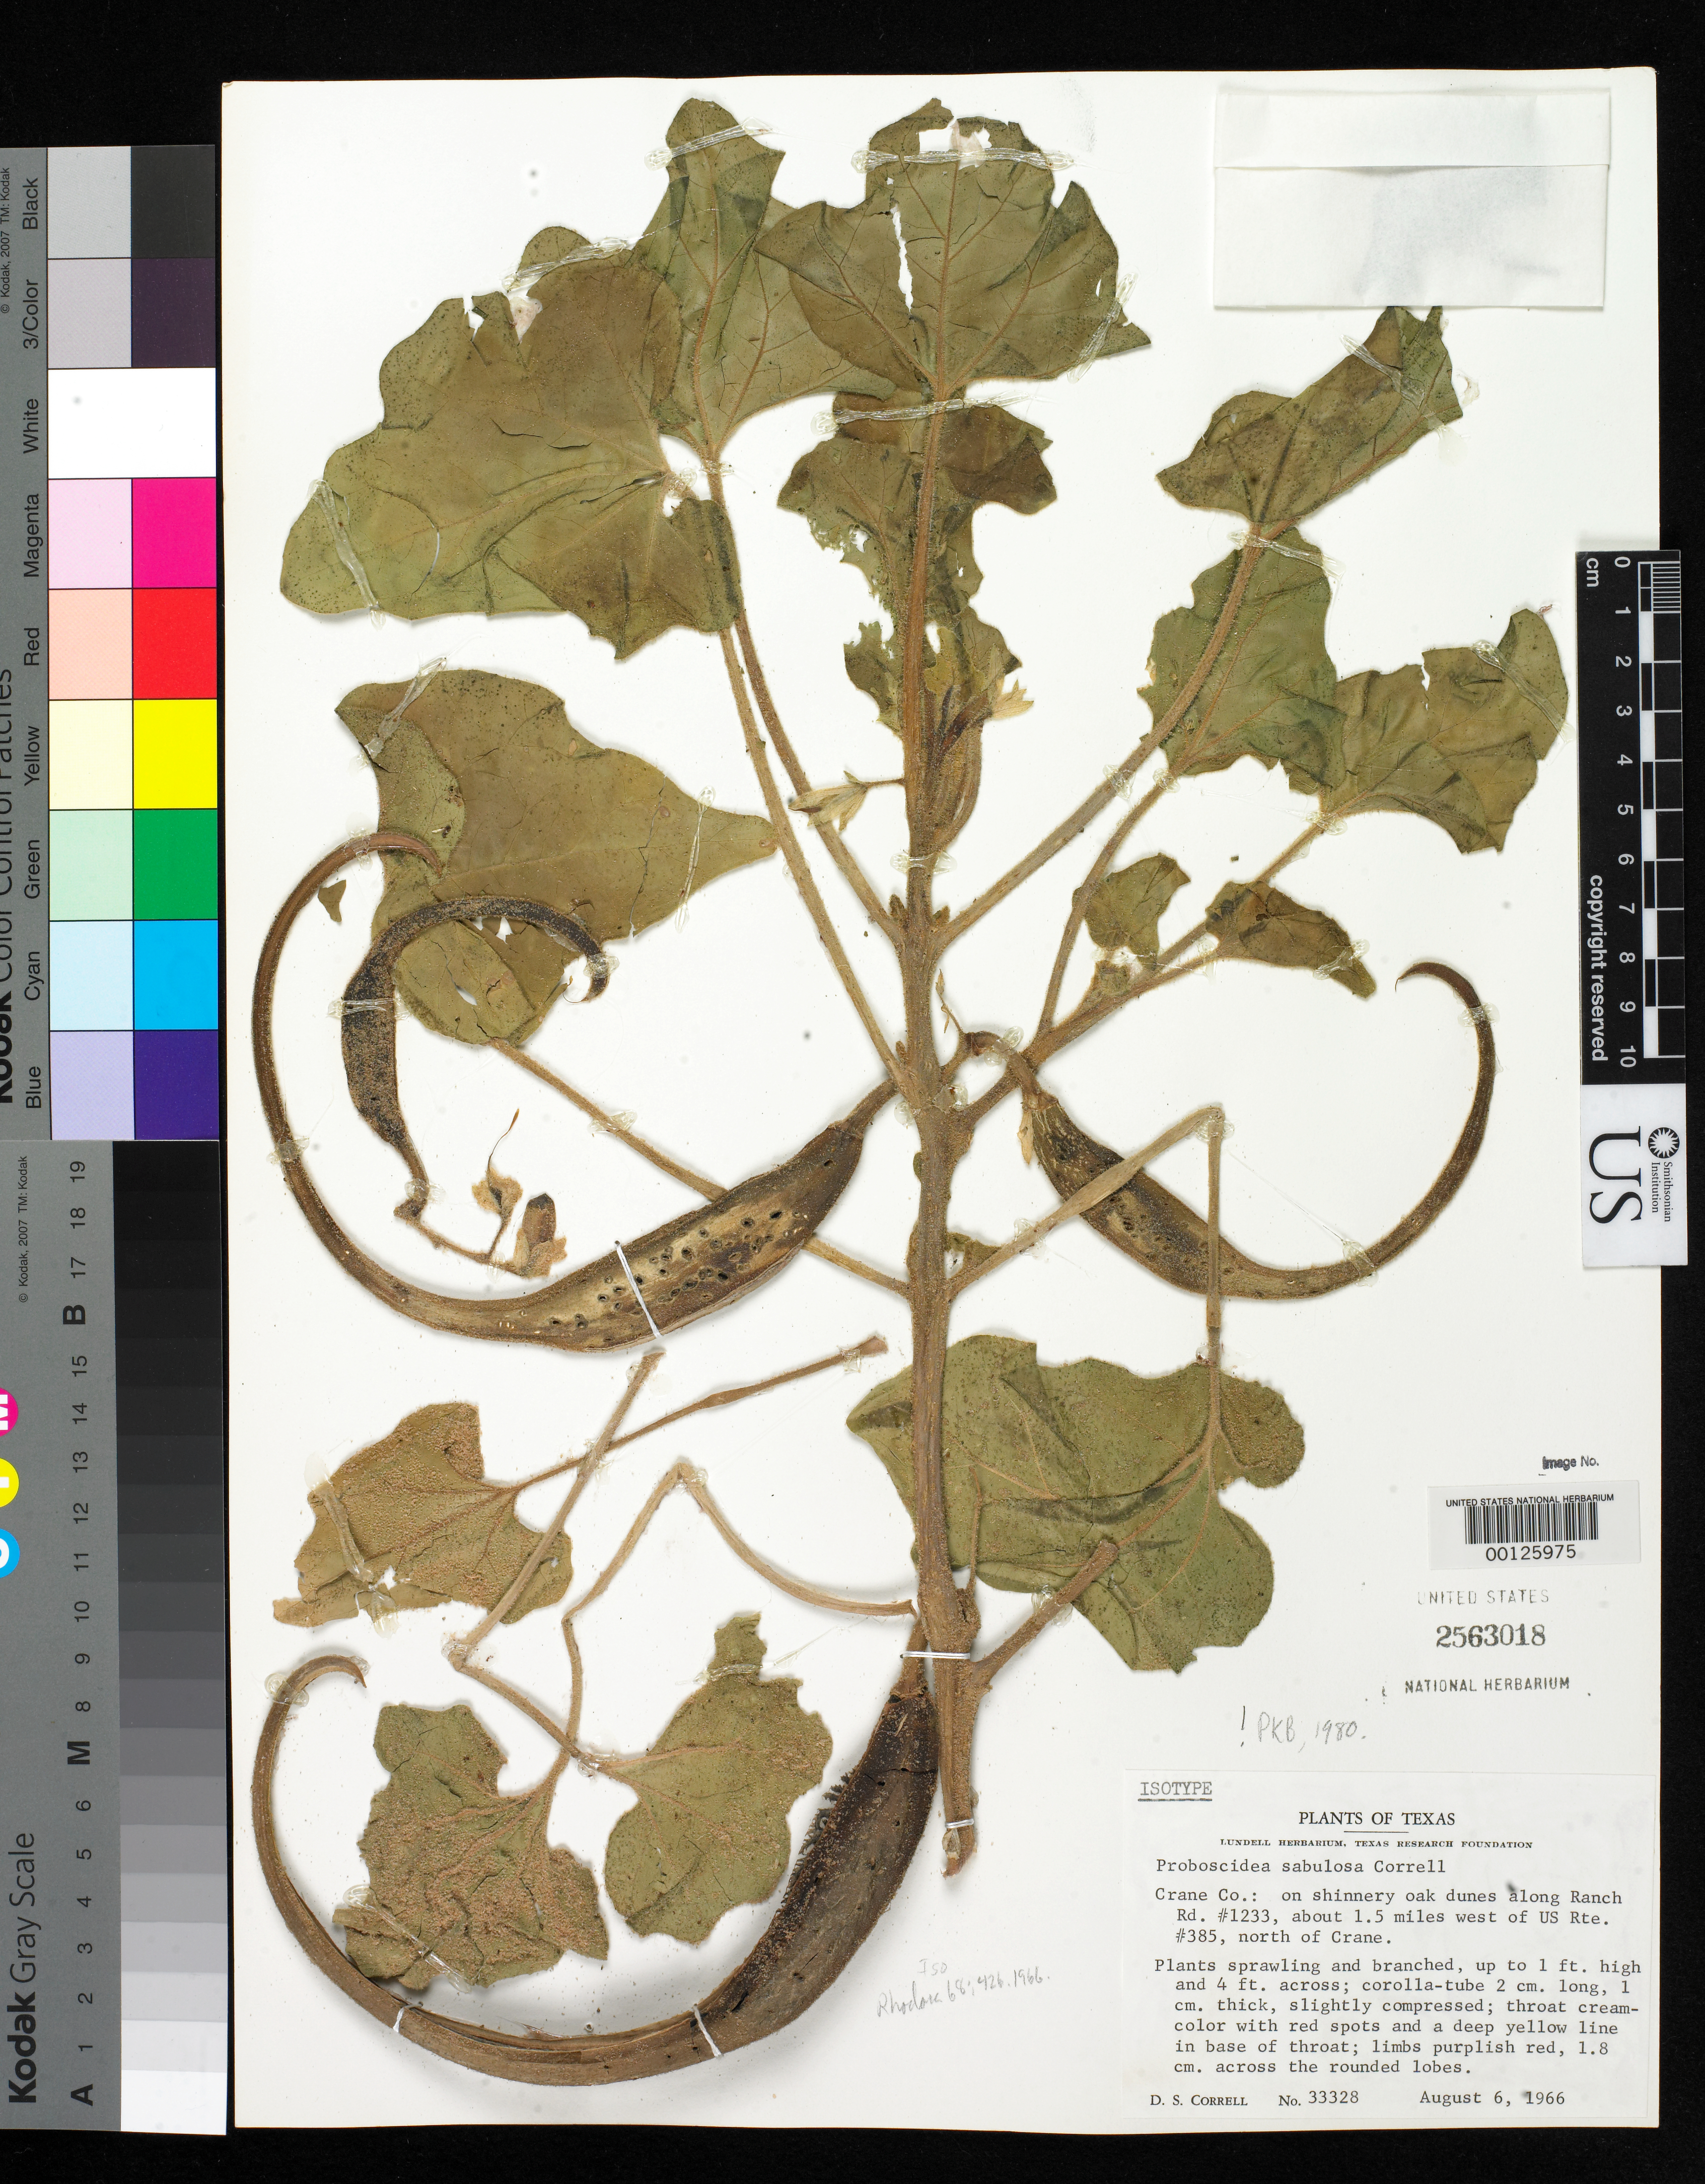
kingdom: Plantae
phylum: Tracheophyta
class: Magnoliopsida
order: Lamiales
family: Martyniaceae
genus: Proboscidea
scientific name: Proboscidea sabulosa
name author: Correll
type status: Isotype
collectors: D. S. Correll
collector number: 33328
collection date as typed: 06 Aug 1966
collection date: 1966-08-06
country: United States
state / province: Texas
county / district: Crane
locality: North of Crane, 1.5 miles west of US route 385.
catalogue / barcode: US 2563018